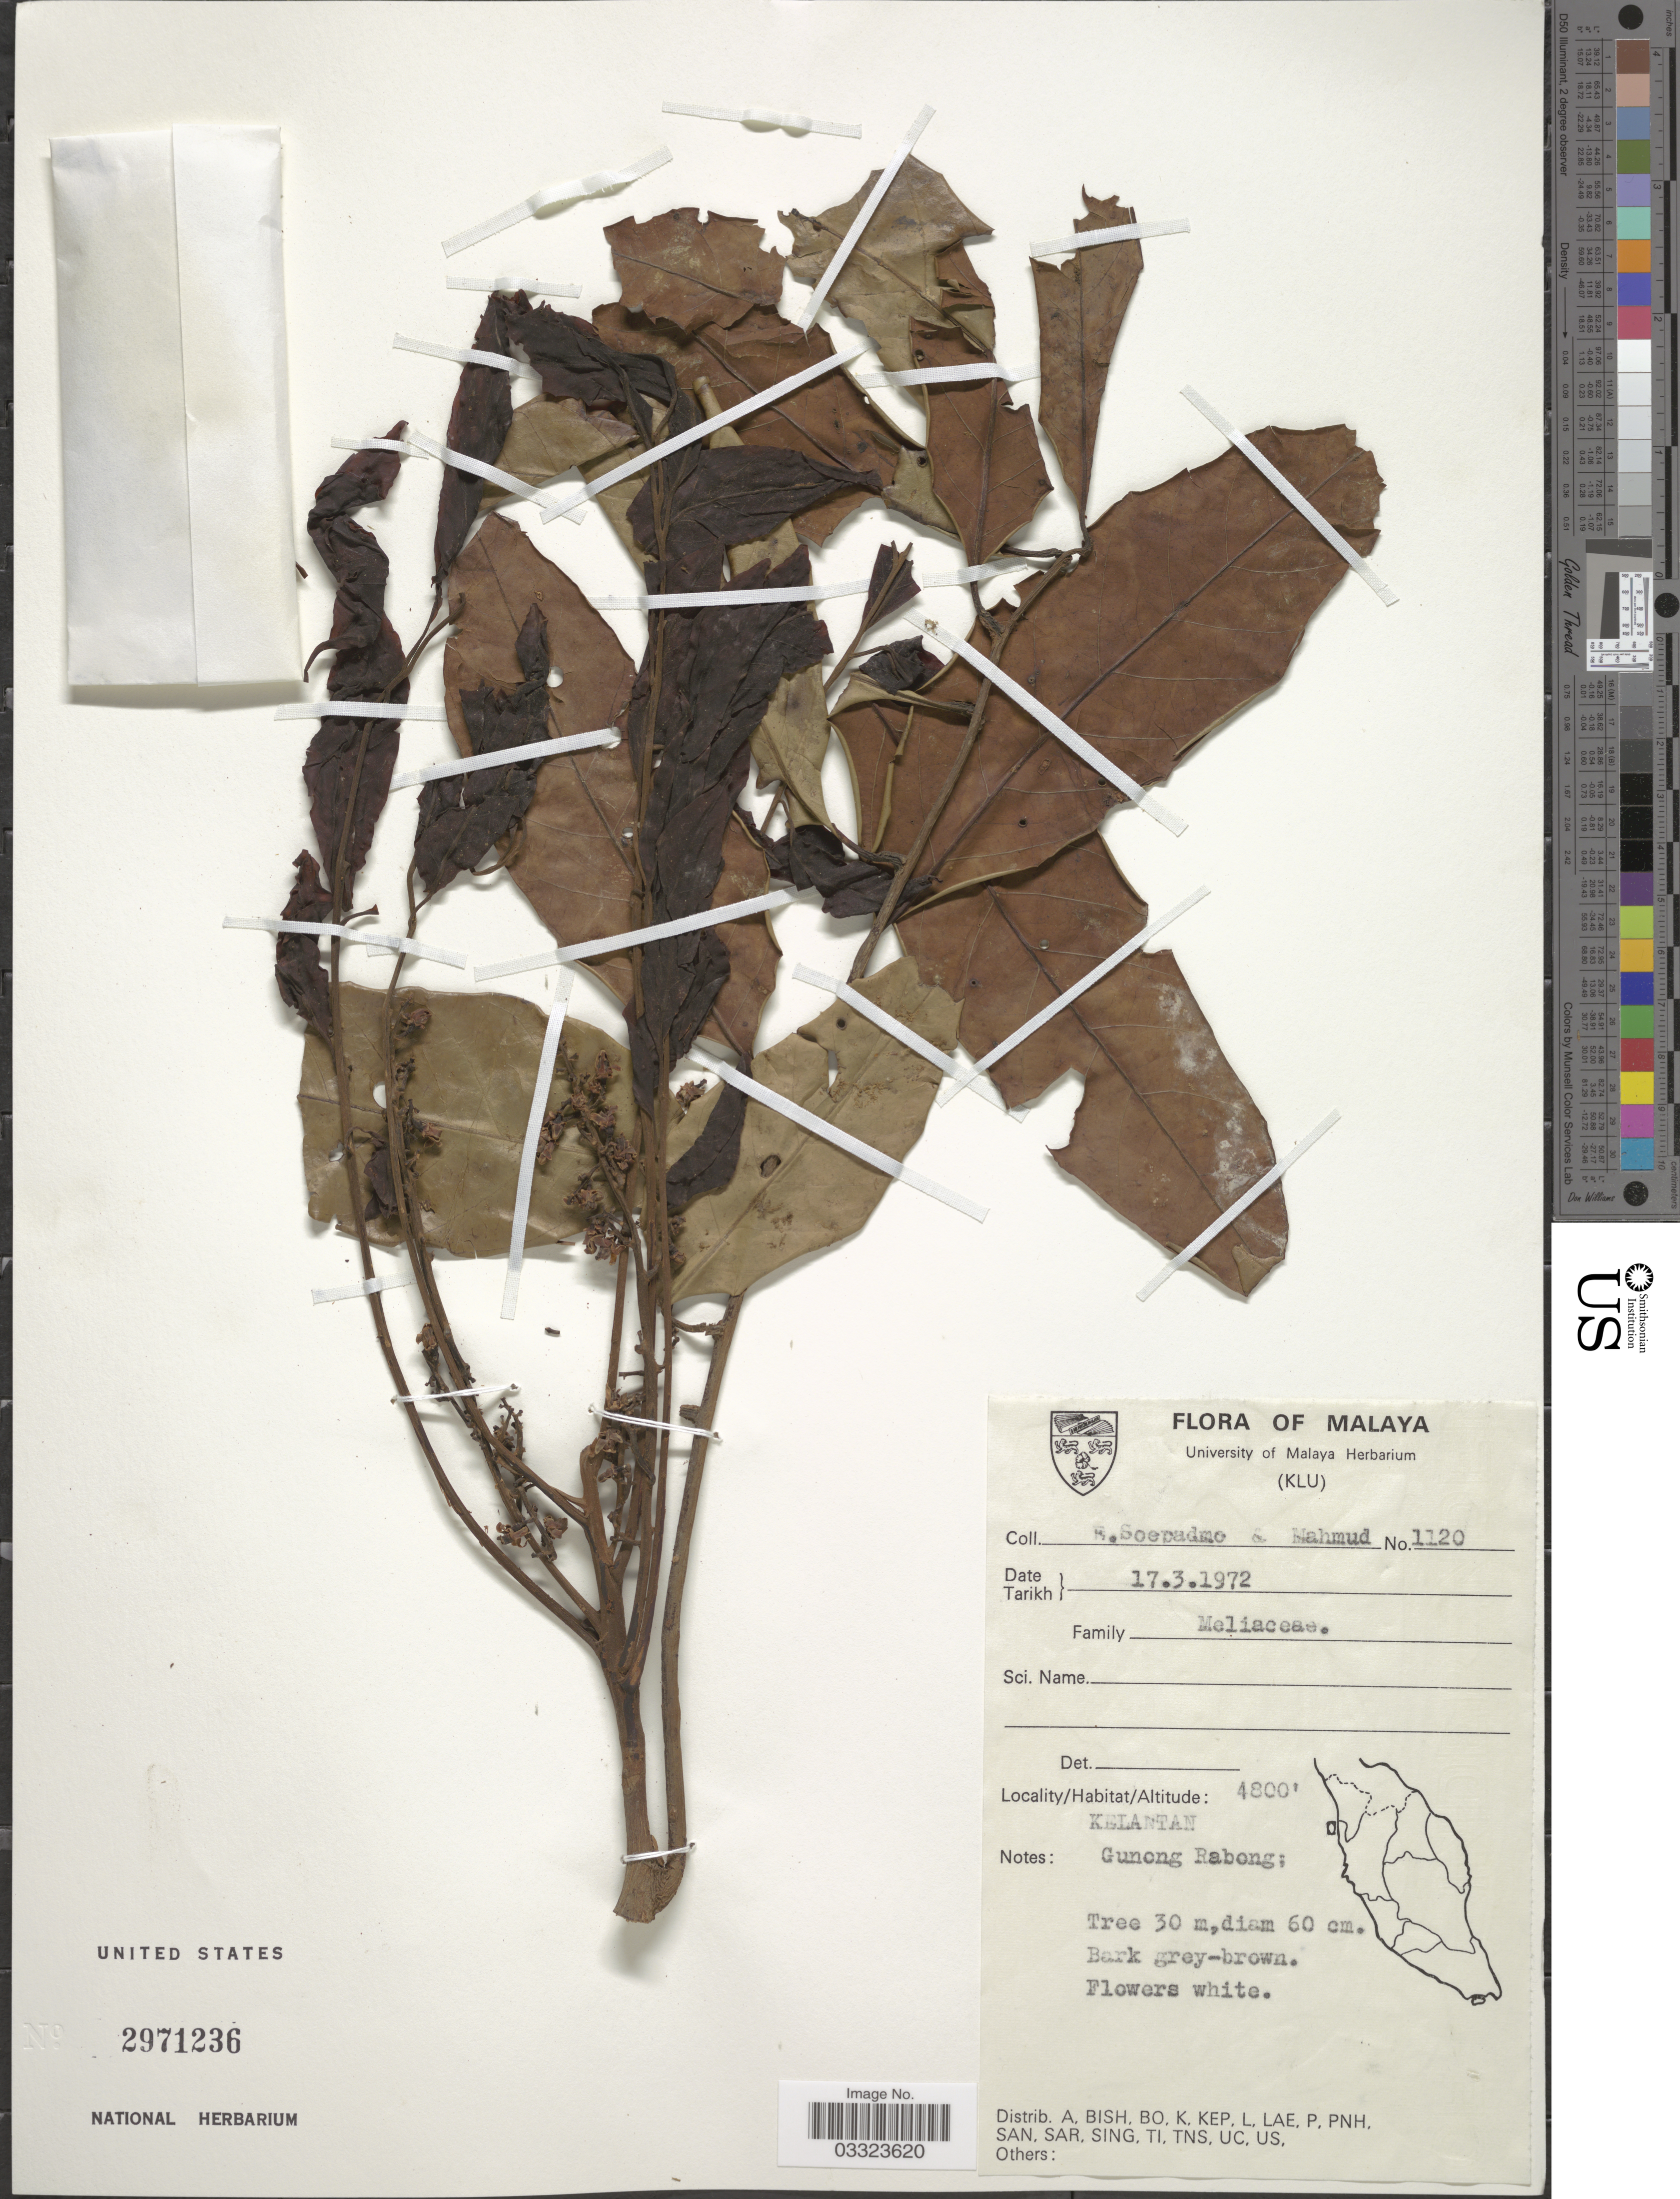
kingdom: Plantae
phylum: Tracheophyta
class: Magnoliopsida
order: Sapindales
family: Meliaceae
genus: Prasoxylon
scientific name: Prasoxylon alliaceum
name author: (Blume) M. Roem.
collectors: E. Soepadmo & -. Mahmud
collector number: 1120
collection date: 1972-03-17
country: Malaysia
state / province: Kelantan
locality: Malaya. Kelantan. Gunong Rabong.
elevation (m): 1463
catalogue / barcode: US 2971236